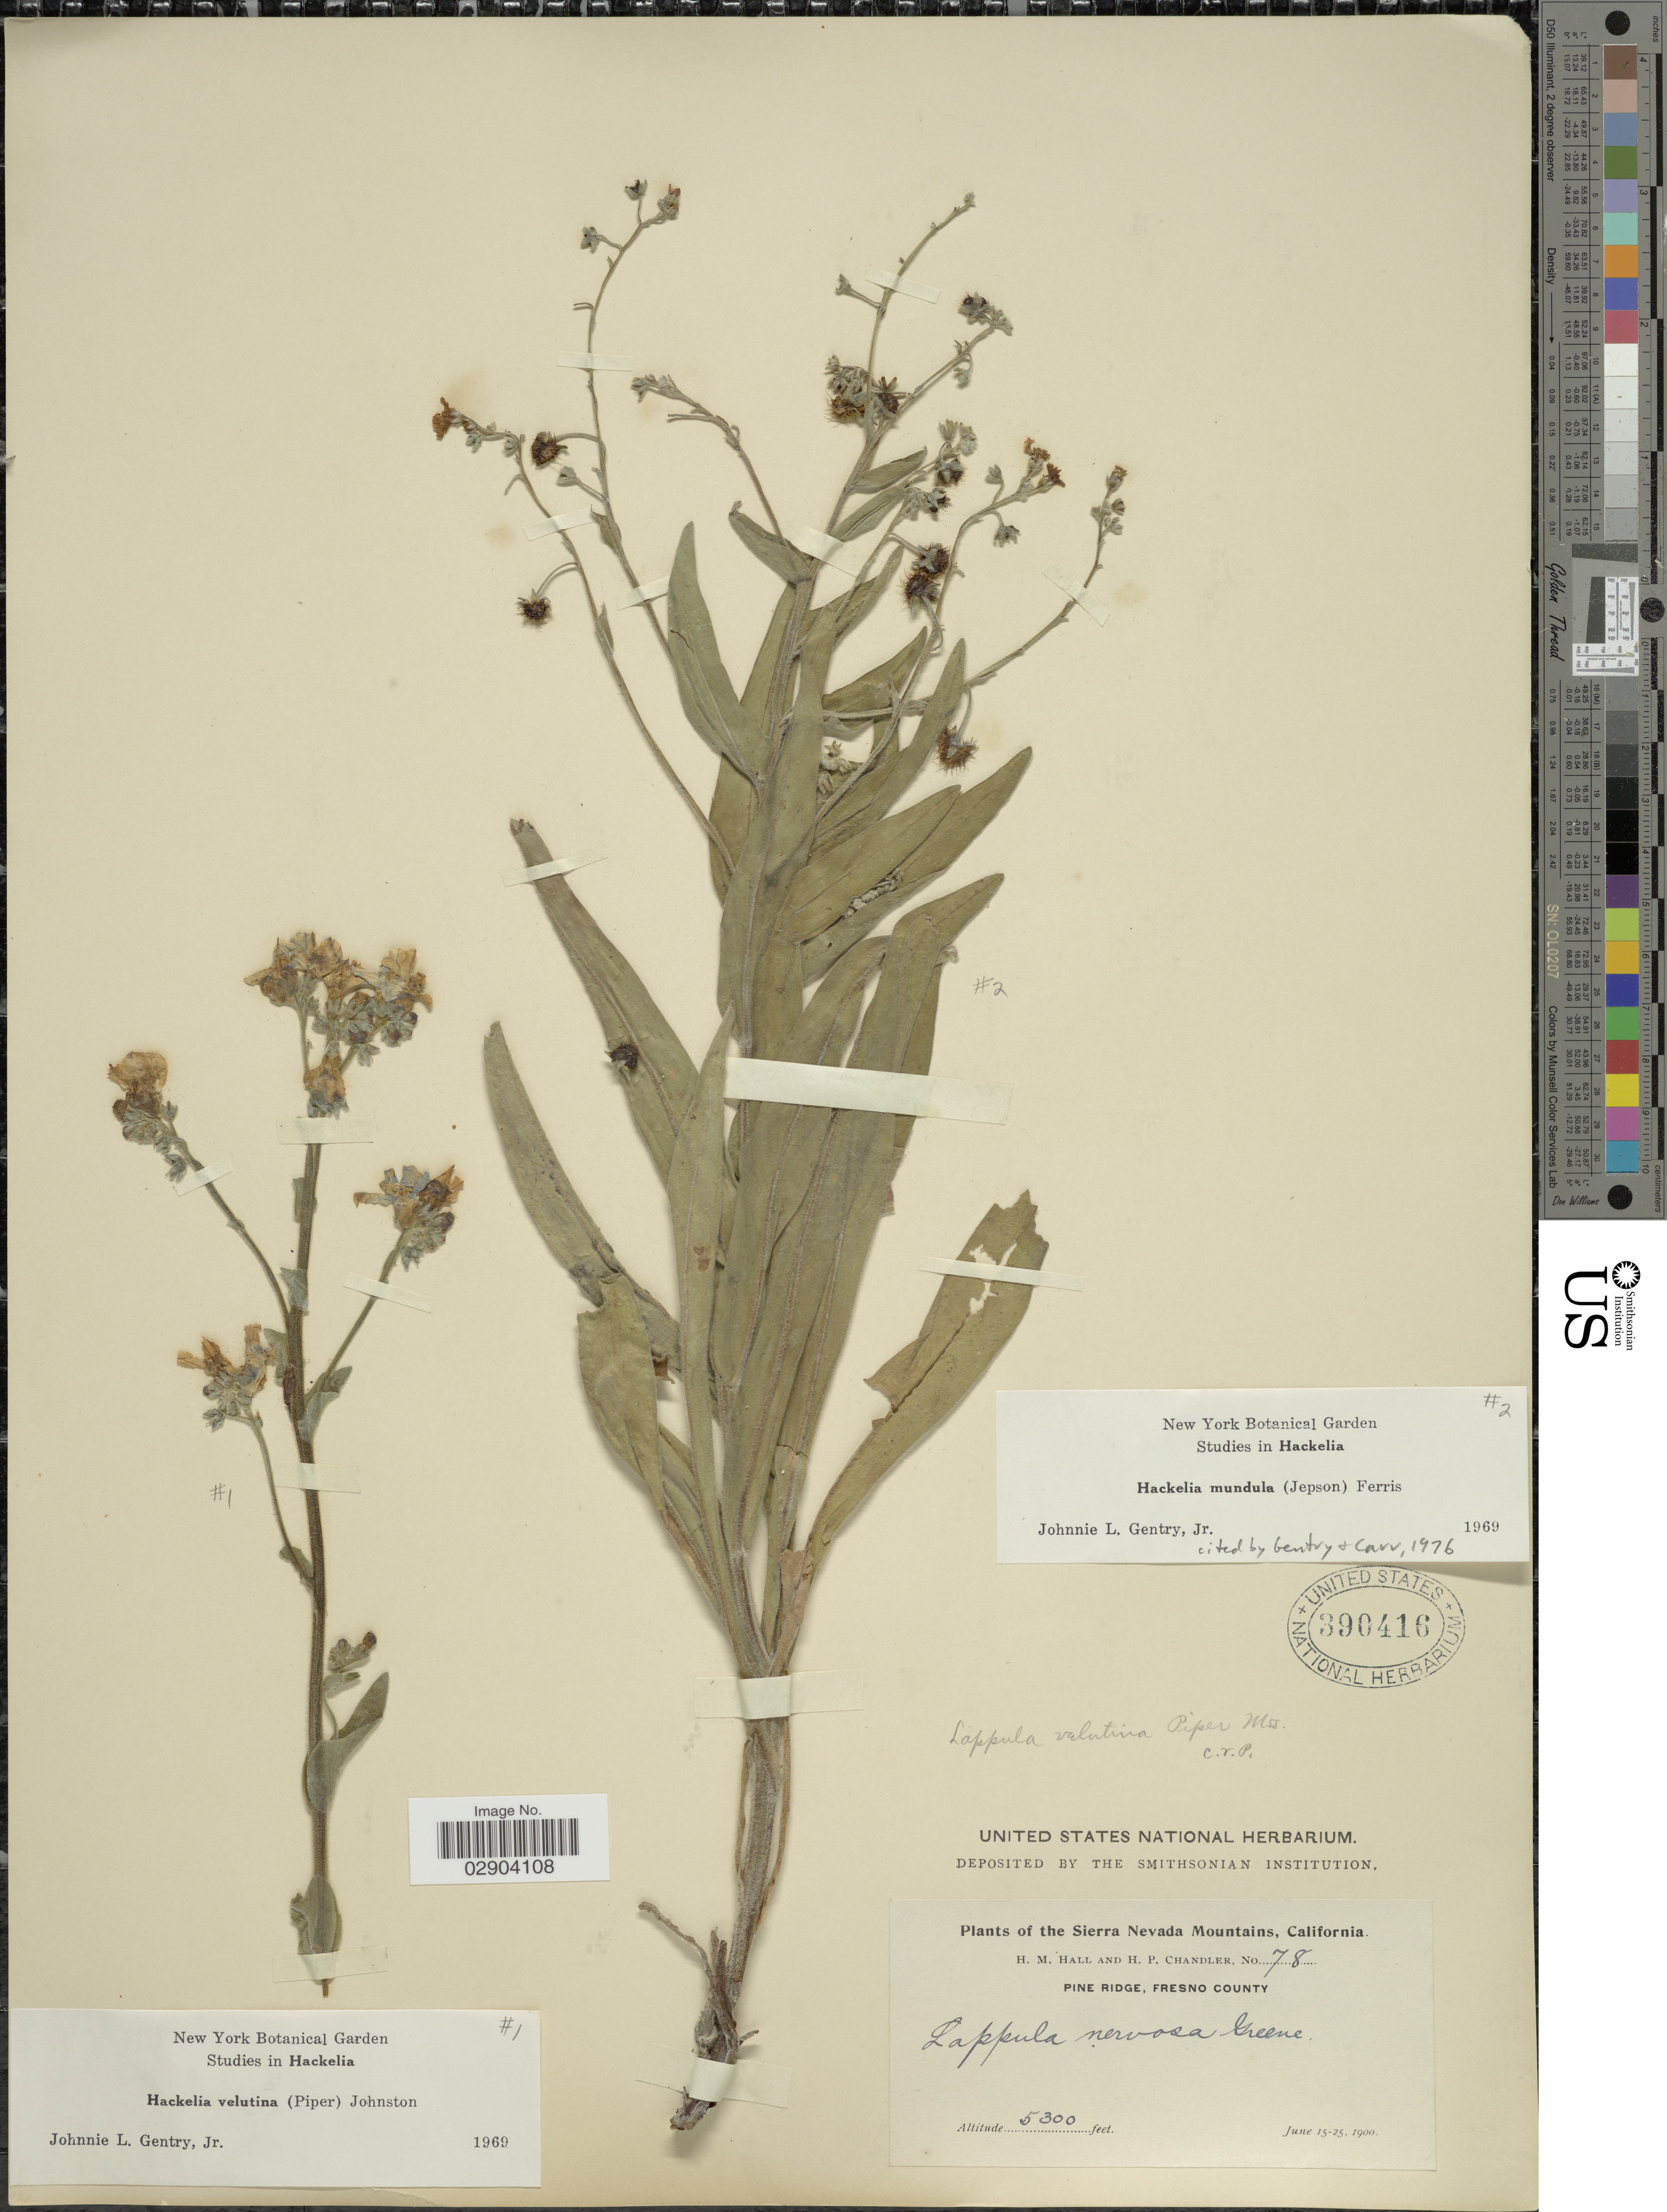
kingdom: Plantae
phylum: Tracheophyta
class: Magnoliopsida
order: Boraginales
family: Boraginaceae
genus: Hackelia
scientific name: Hackelia mundula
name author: (Jeps.) Ferris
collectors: H. M. Hall & H. Chandler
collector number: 78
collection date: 1900-06-15/1900-06-25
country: United States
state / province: California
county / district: Fresno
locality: The Sierra Nevada Mountains. Pine Ridge, Fresno County.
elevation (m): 1615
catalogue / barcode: US 390416